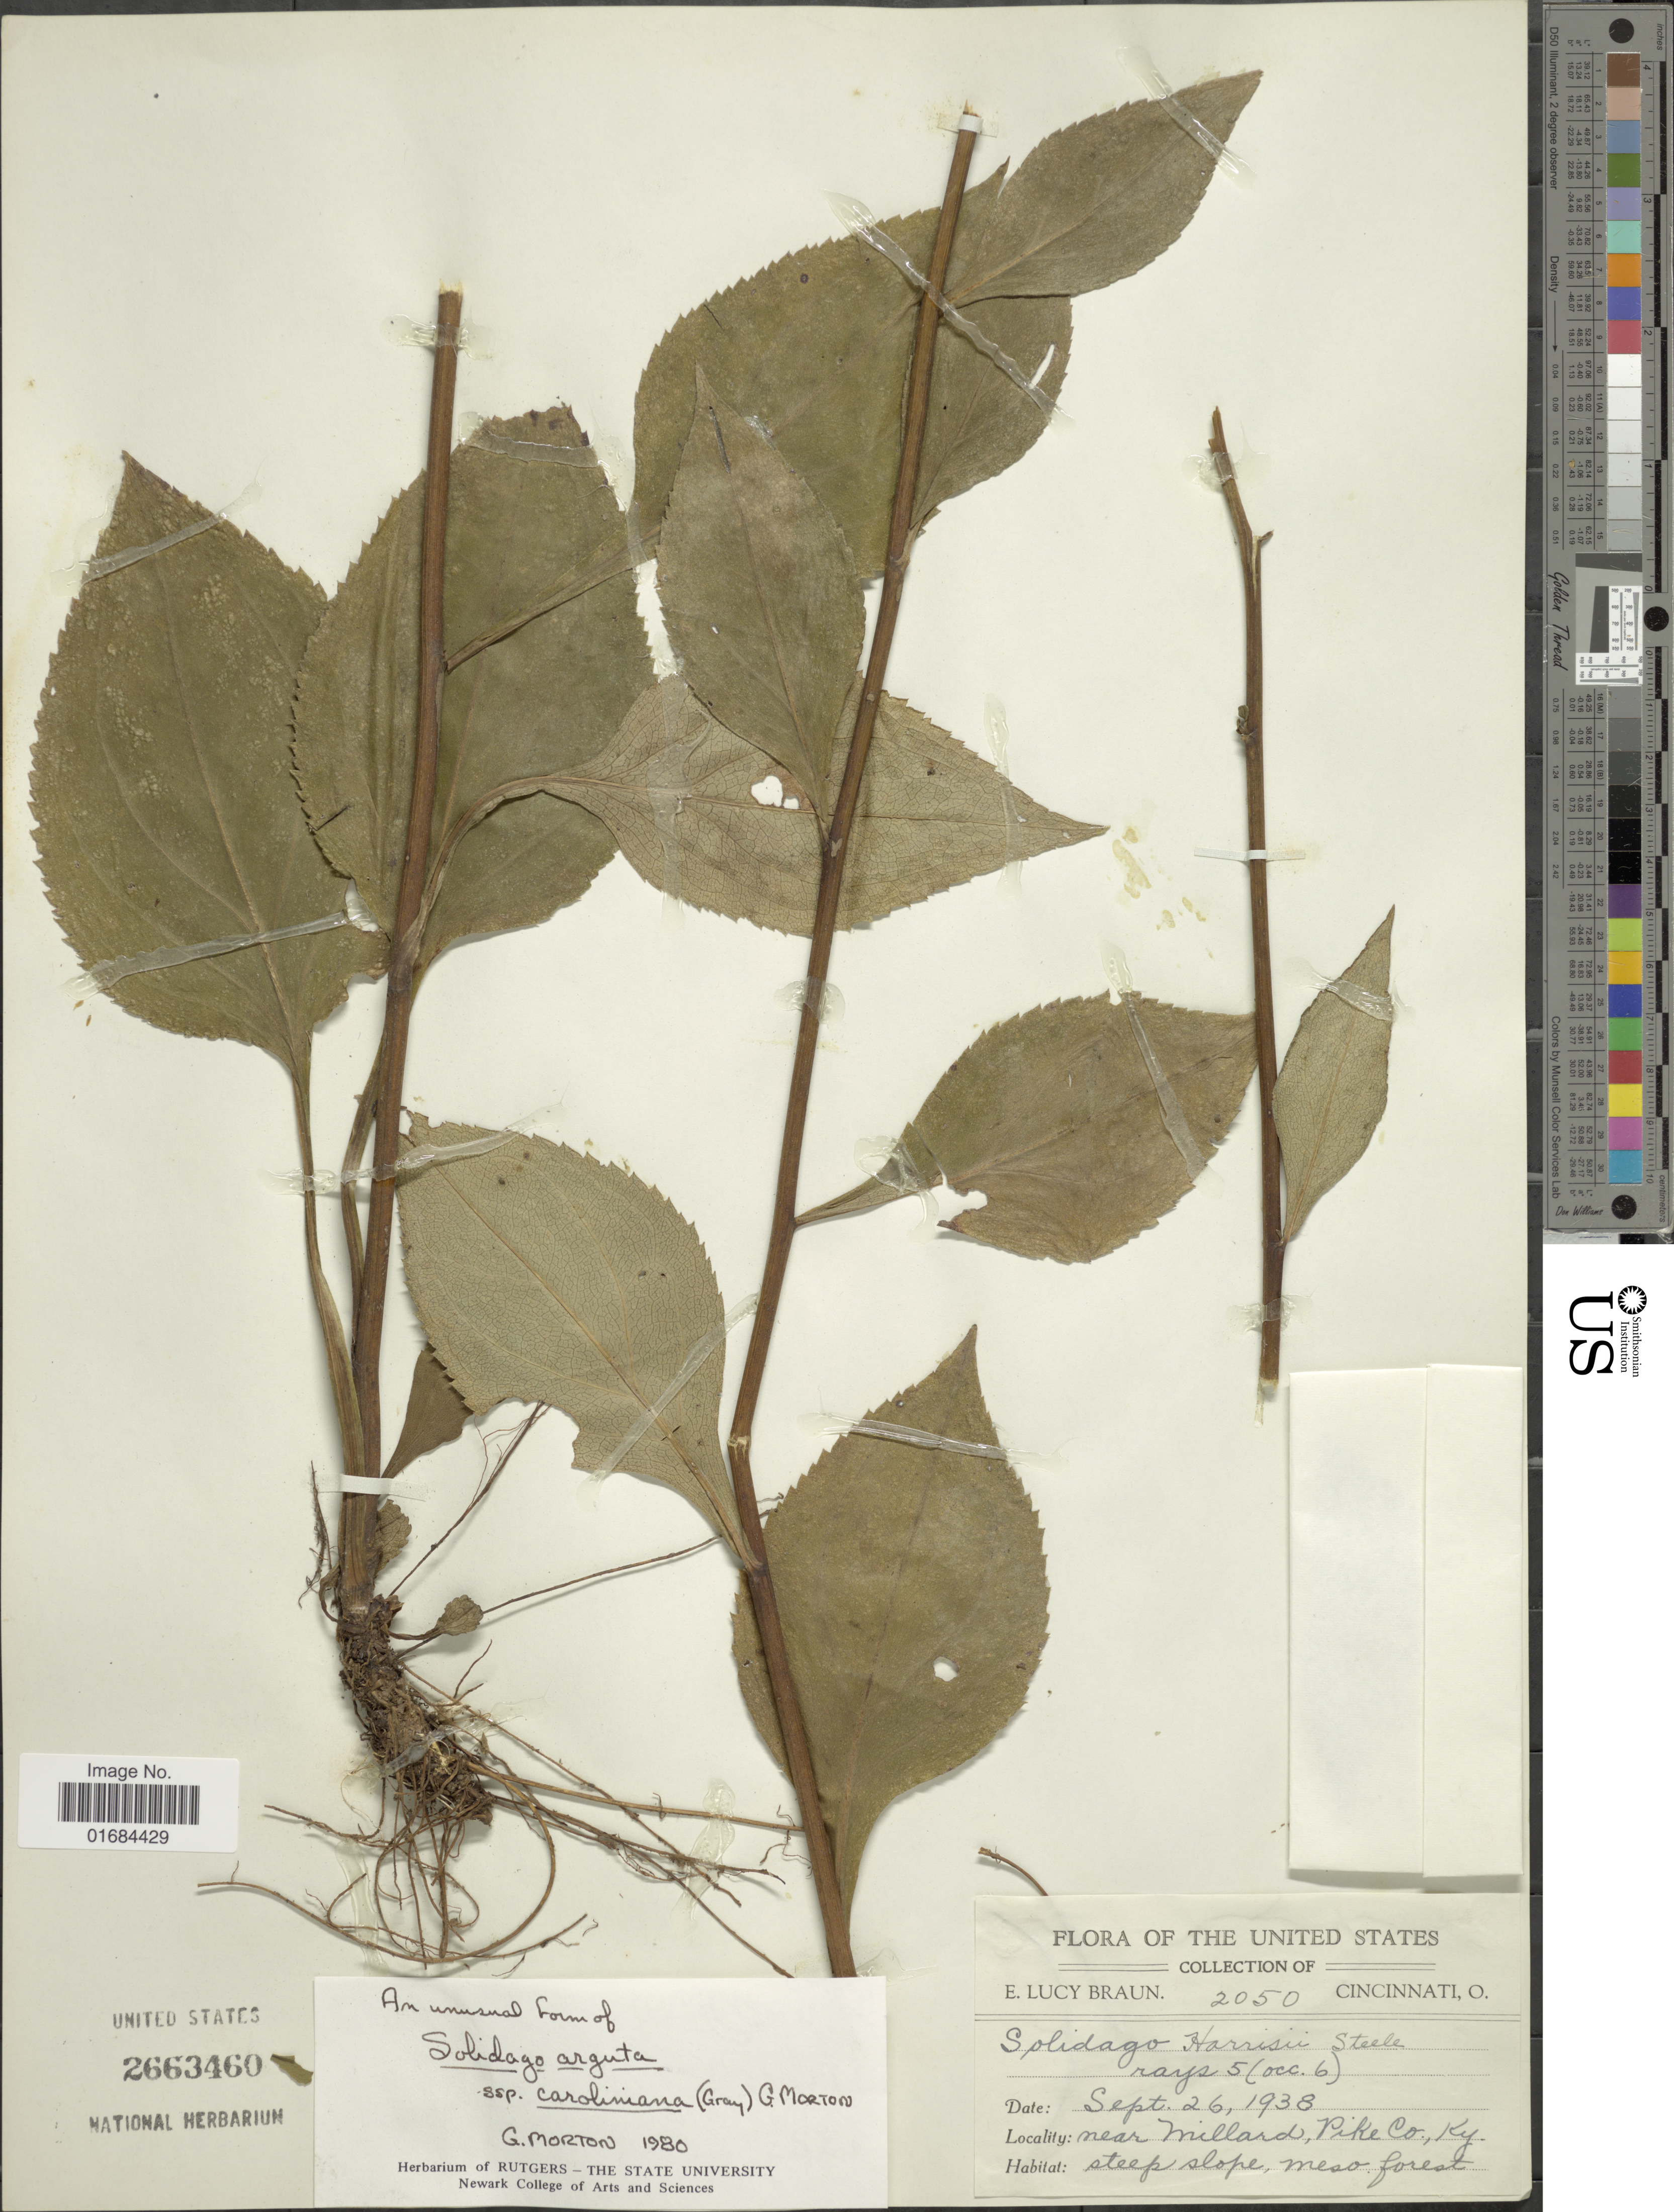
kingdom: Plantae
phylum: Tracheophyta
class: Magnoliopsida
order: Asterales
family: Asteraceae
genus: Solidago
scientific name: Solidago arguta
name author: Aiton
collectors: E. L. Braun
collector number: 2050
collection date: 1938-09-26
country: United States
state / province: Kentucky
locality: Near Millard, Pike Co.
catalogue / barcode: US 2663460